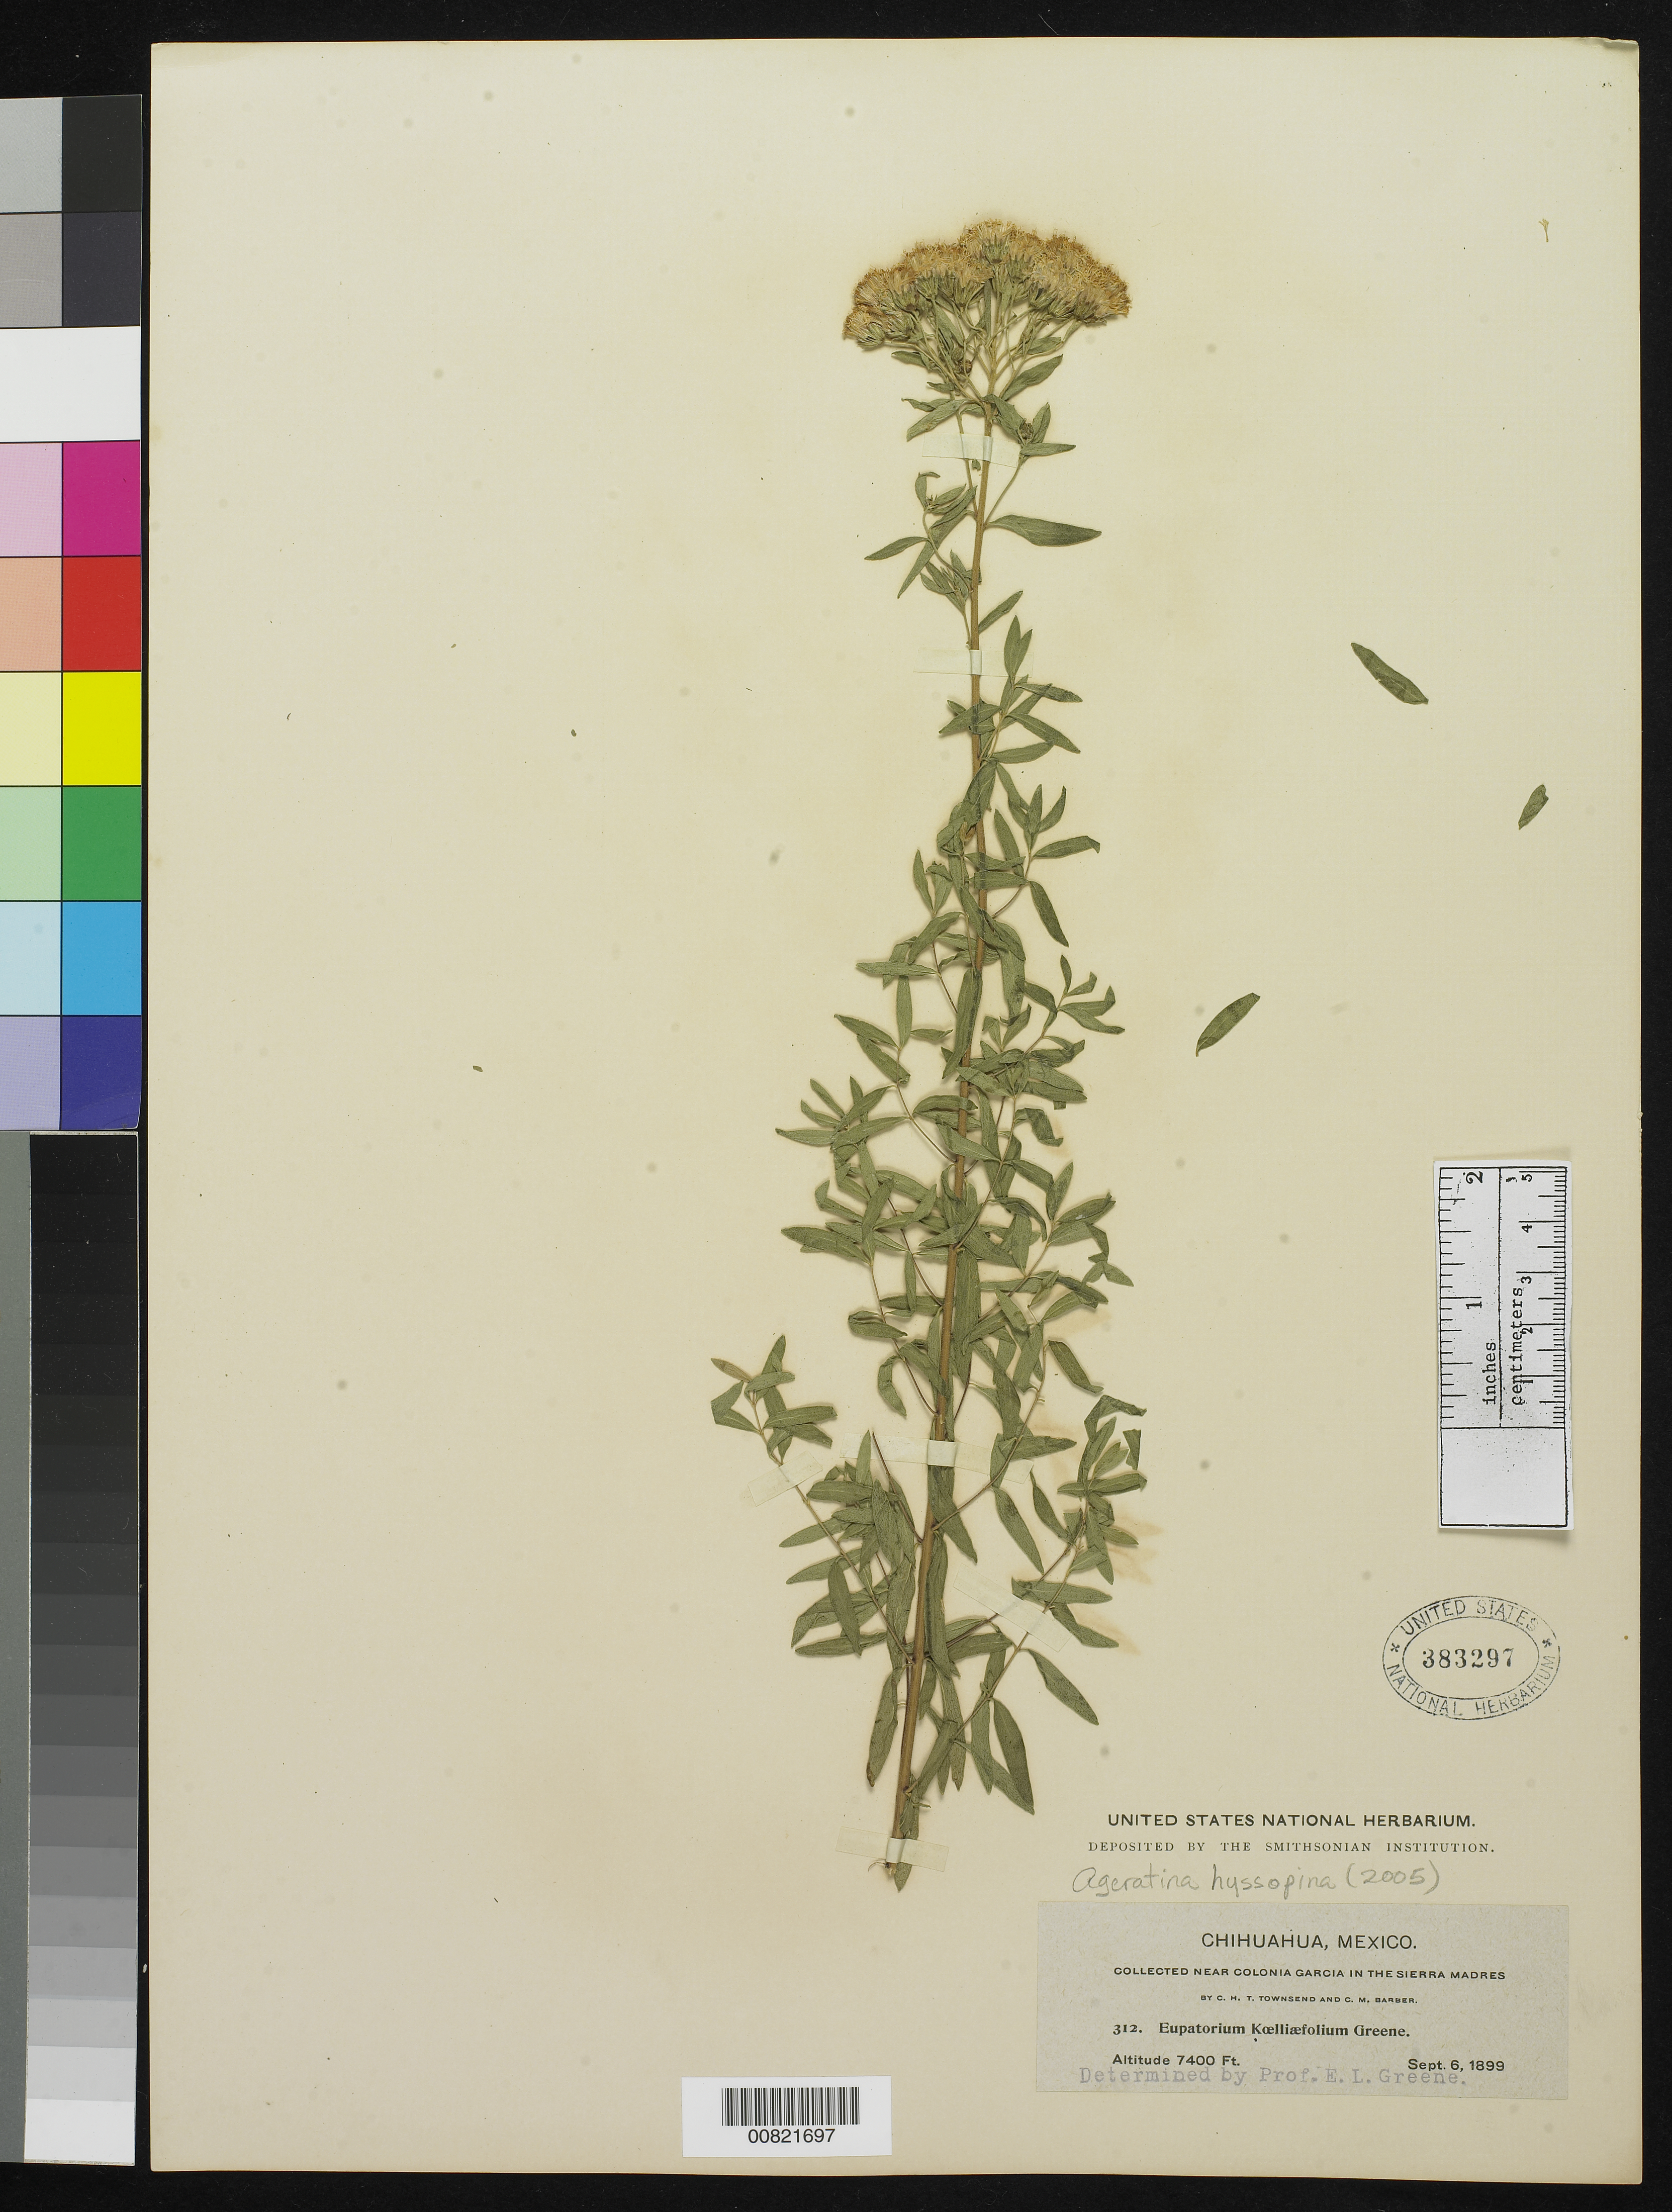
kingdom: Plantae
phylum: Tracheophyta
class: Magnoliopsida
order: Asterales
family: Asteraceae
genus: Ageratina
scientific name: Ageratina hyssopina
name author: (A. Gray) R.M. King & H. Rob.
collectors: C. H. T. Townsend & C. Barber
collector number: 312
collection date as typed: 06 Sep 1899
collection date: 1899-09-06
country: Mexico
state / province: Chihuahua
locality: Near Colonia García in the Sierra Madre, Chihuahua.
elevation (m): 2256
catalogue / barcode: US 383297